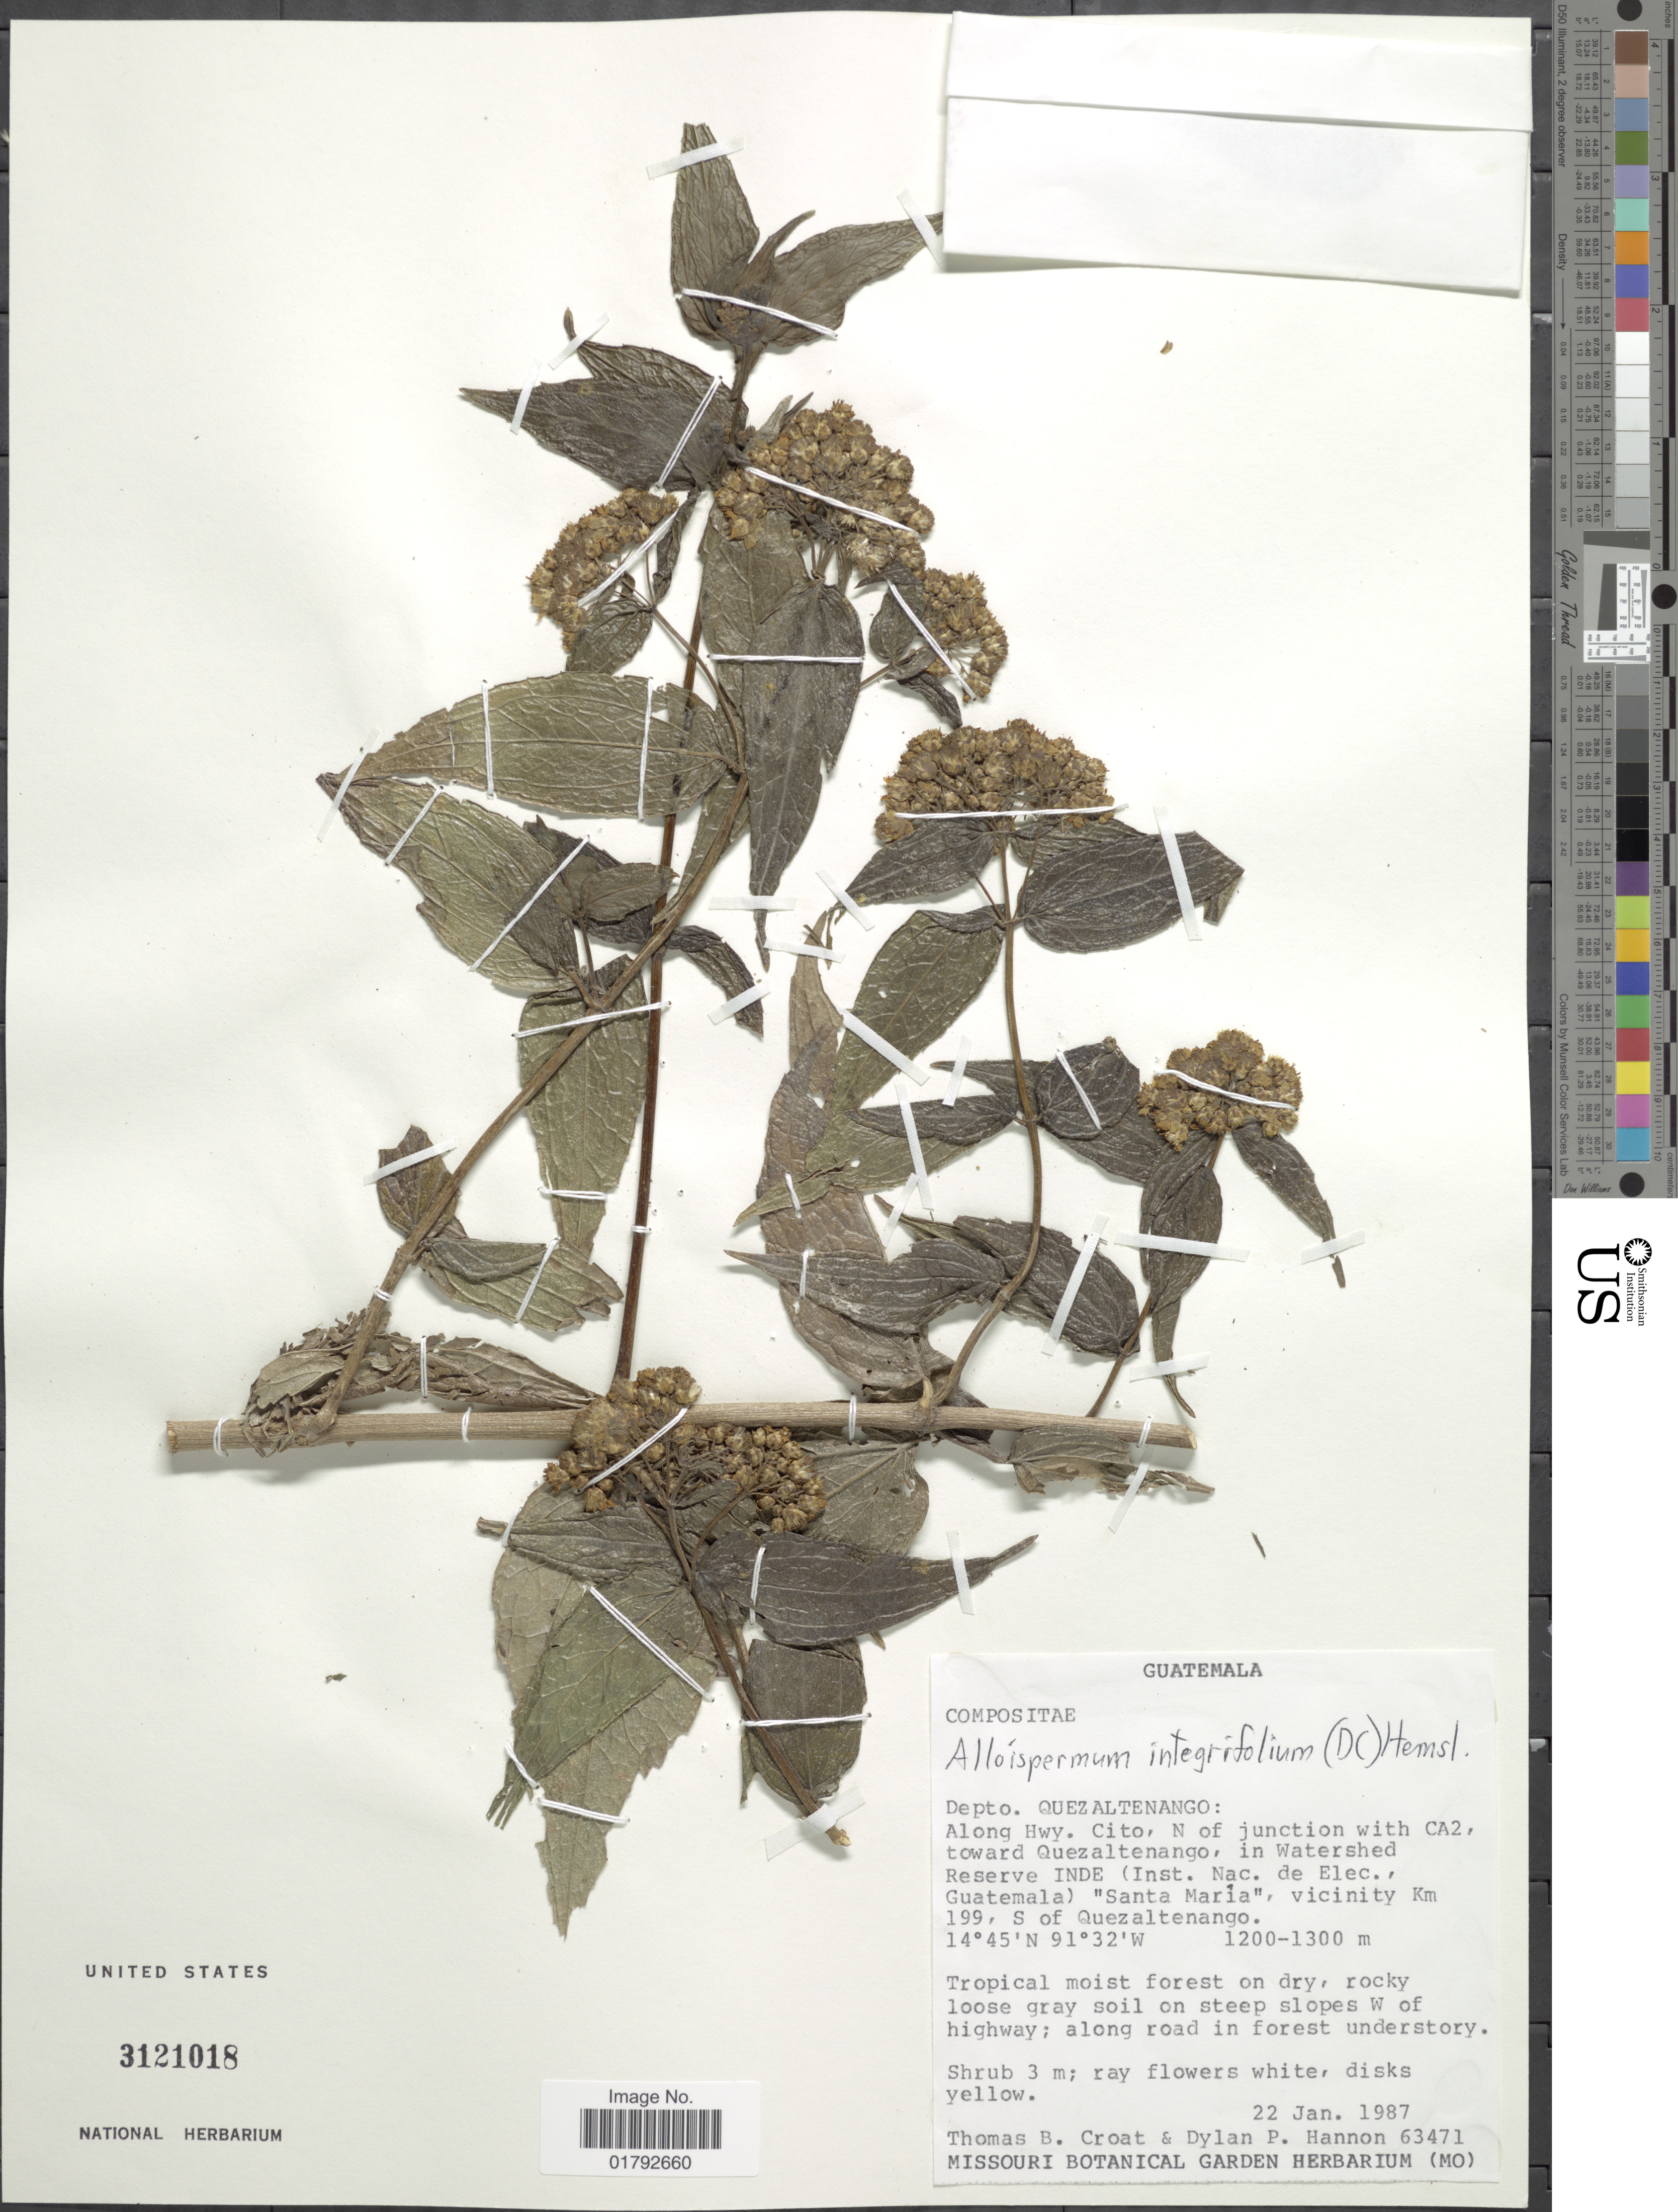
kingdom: Plantae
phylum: Tracheophyta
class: Magnoliopsida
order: Asterales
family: Asteraceae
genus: Alloispermum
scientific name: Alloispermum integrifolium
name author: (DC.) H. Rob.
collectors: T. B. Croat & D. Hannon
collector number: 63471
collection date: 1987-01-22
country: Guatemala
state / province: Quetzaltenango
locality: Depto Quezaltenango: along hwy. Cito, N of junction with CA2 toward Quezaltenango, in Watershed reserve INDE (Inst, Nac. de Elec., Guatemala) "Santa Maria", vicinity Km 199, S of Quezaltenango.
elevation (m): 1200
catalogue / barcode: US 3121018